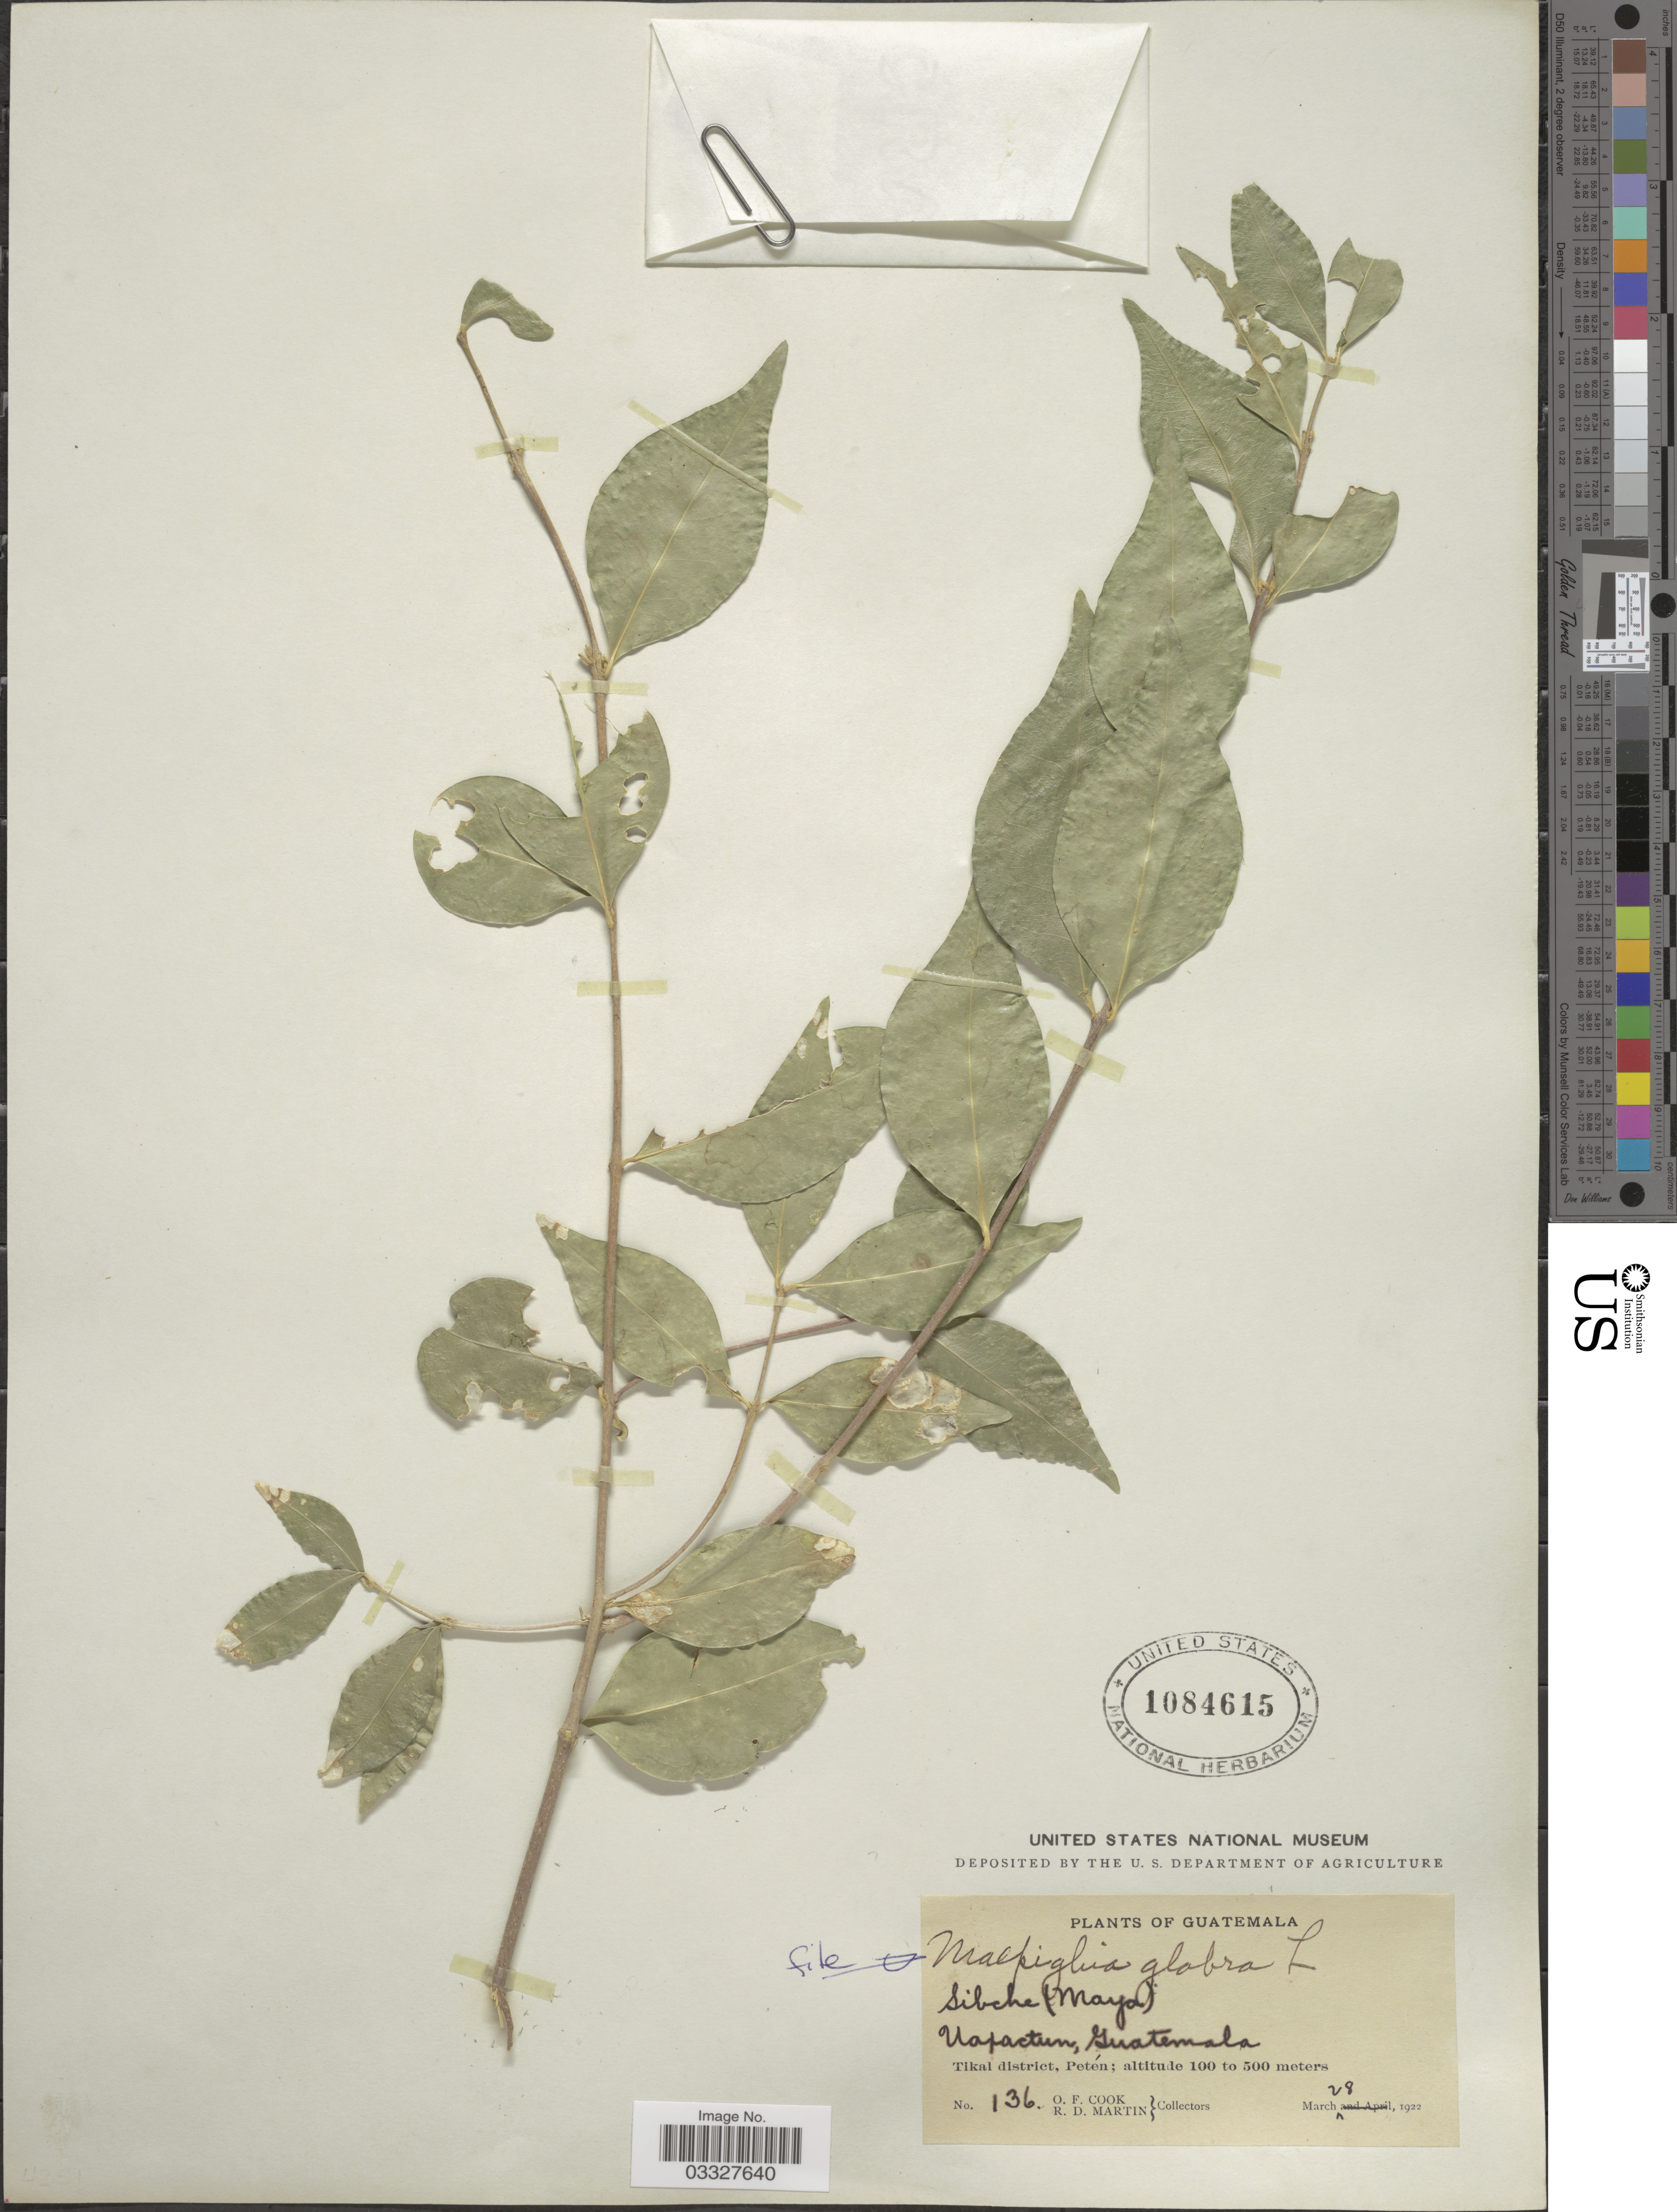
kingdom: Plantae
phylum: Tracheophyta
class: Magnoliopsida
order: Malpighiales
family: Malpighiaceae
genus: Malpighia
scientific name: Malpighia glabra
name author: L.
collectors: O. F. Cook & R. D. Martin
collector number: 136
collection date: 1922-03-28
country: Guatemala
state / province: El Petén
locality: Uaxactun. Tikal district.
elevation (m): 100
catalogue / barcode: US 1084615